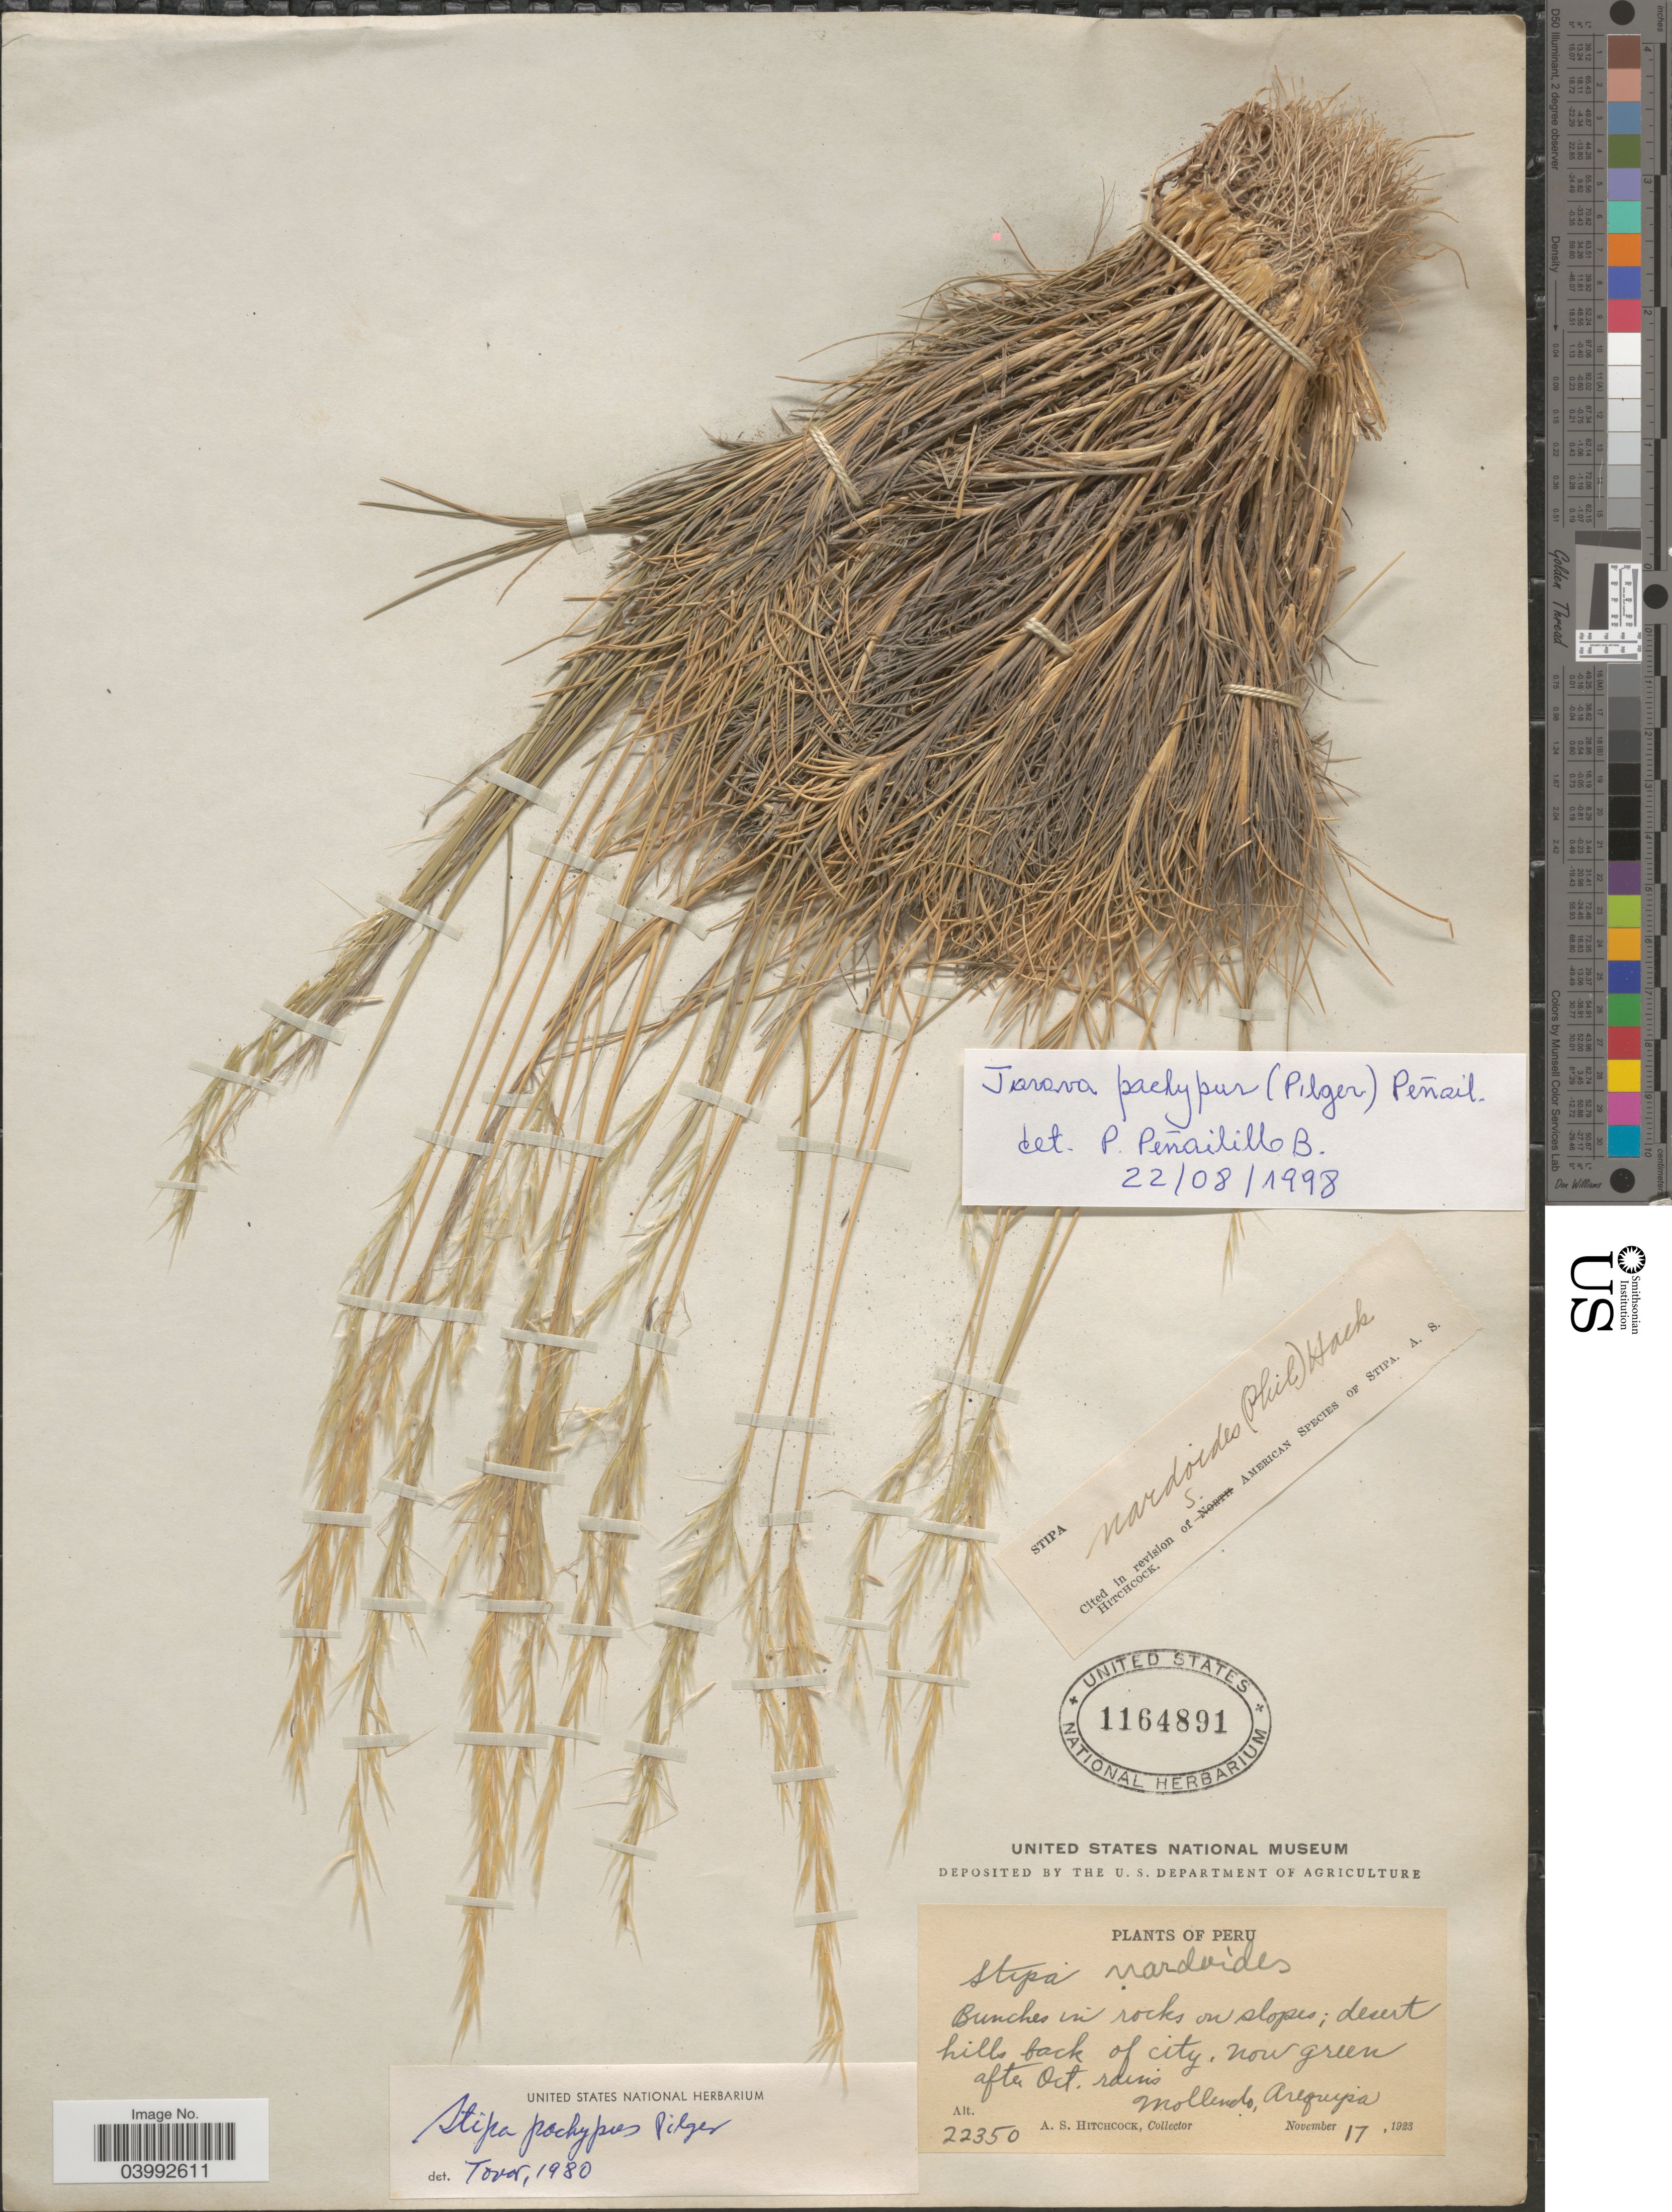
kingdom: Plantae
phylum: Tracheophyta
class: Liliopsida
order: Poales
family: Poaceae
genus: Jarava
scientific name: Jarava pachypus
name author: Pilg.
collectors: A. S. Hitchcock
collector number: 22350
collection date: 1923-11-17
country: Peru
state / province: Arequipa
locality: Mollendo.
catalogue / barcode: US 1164891